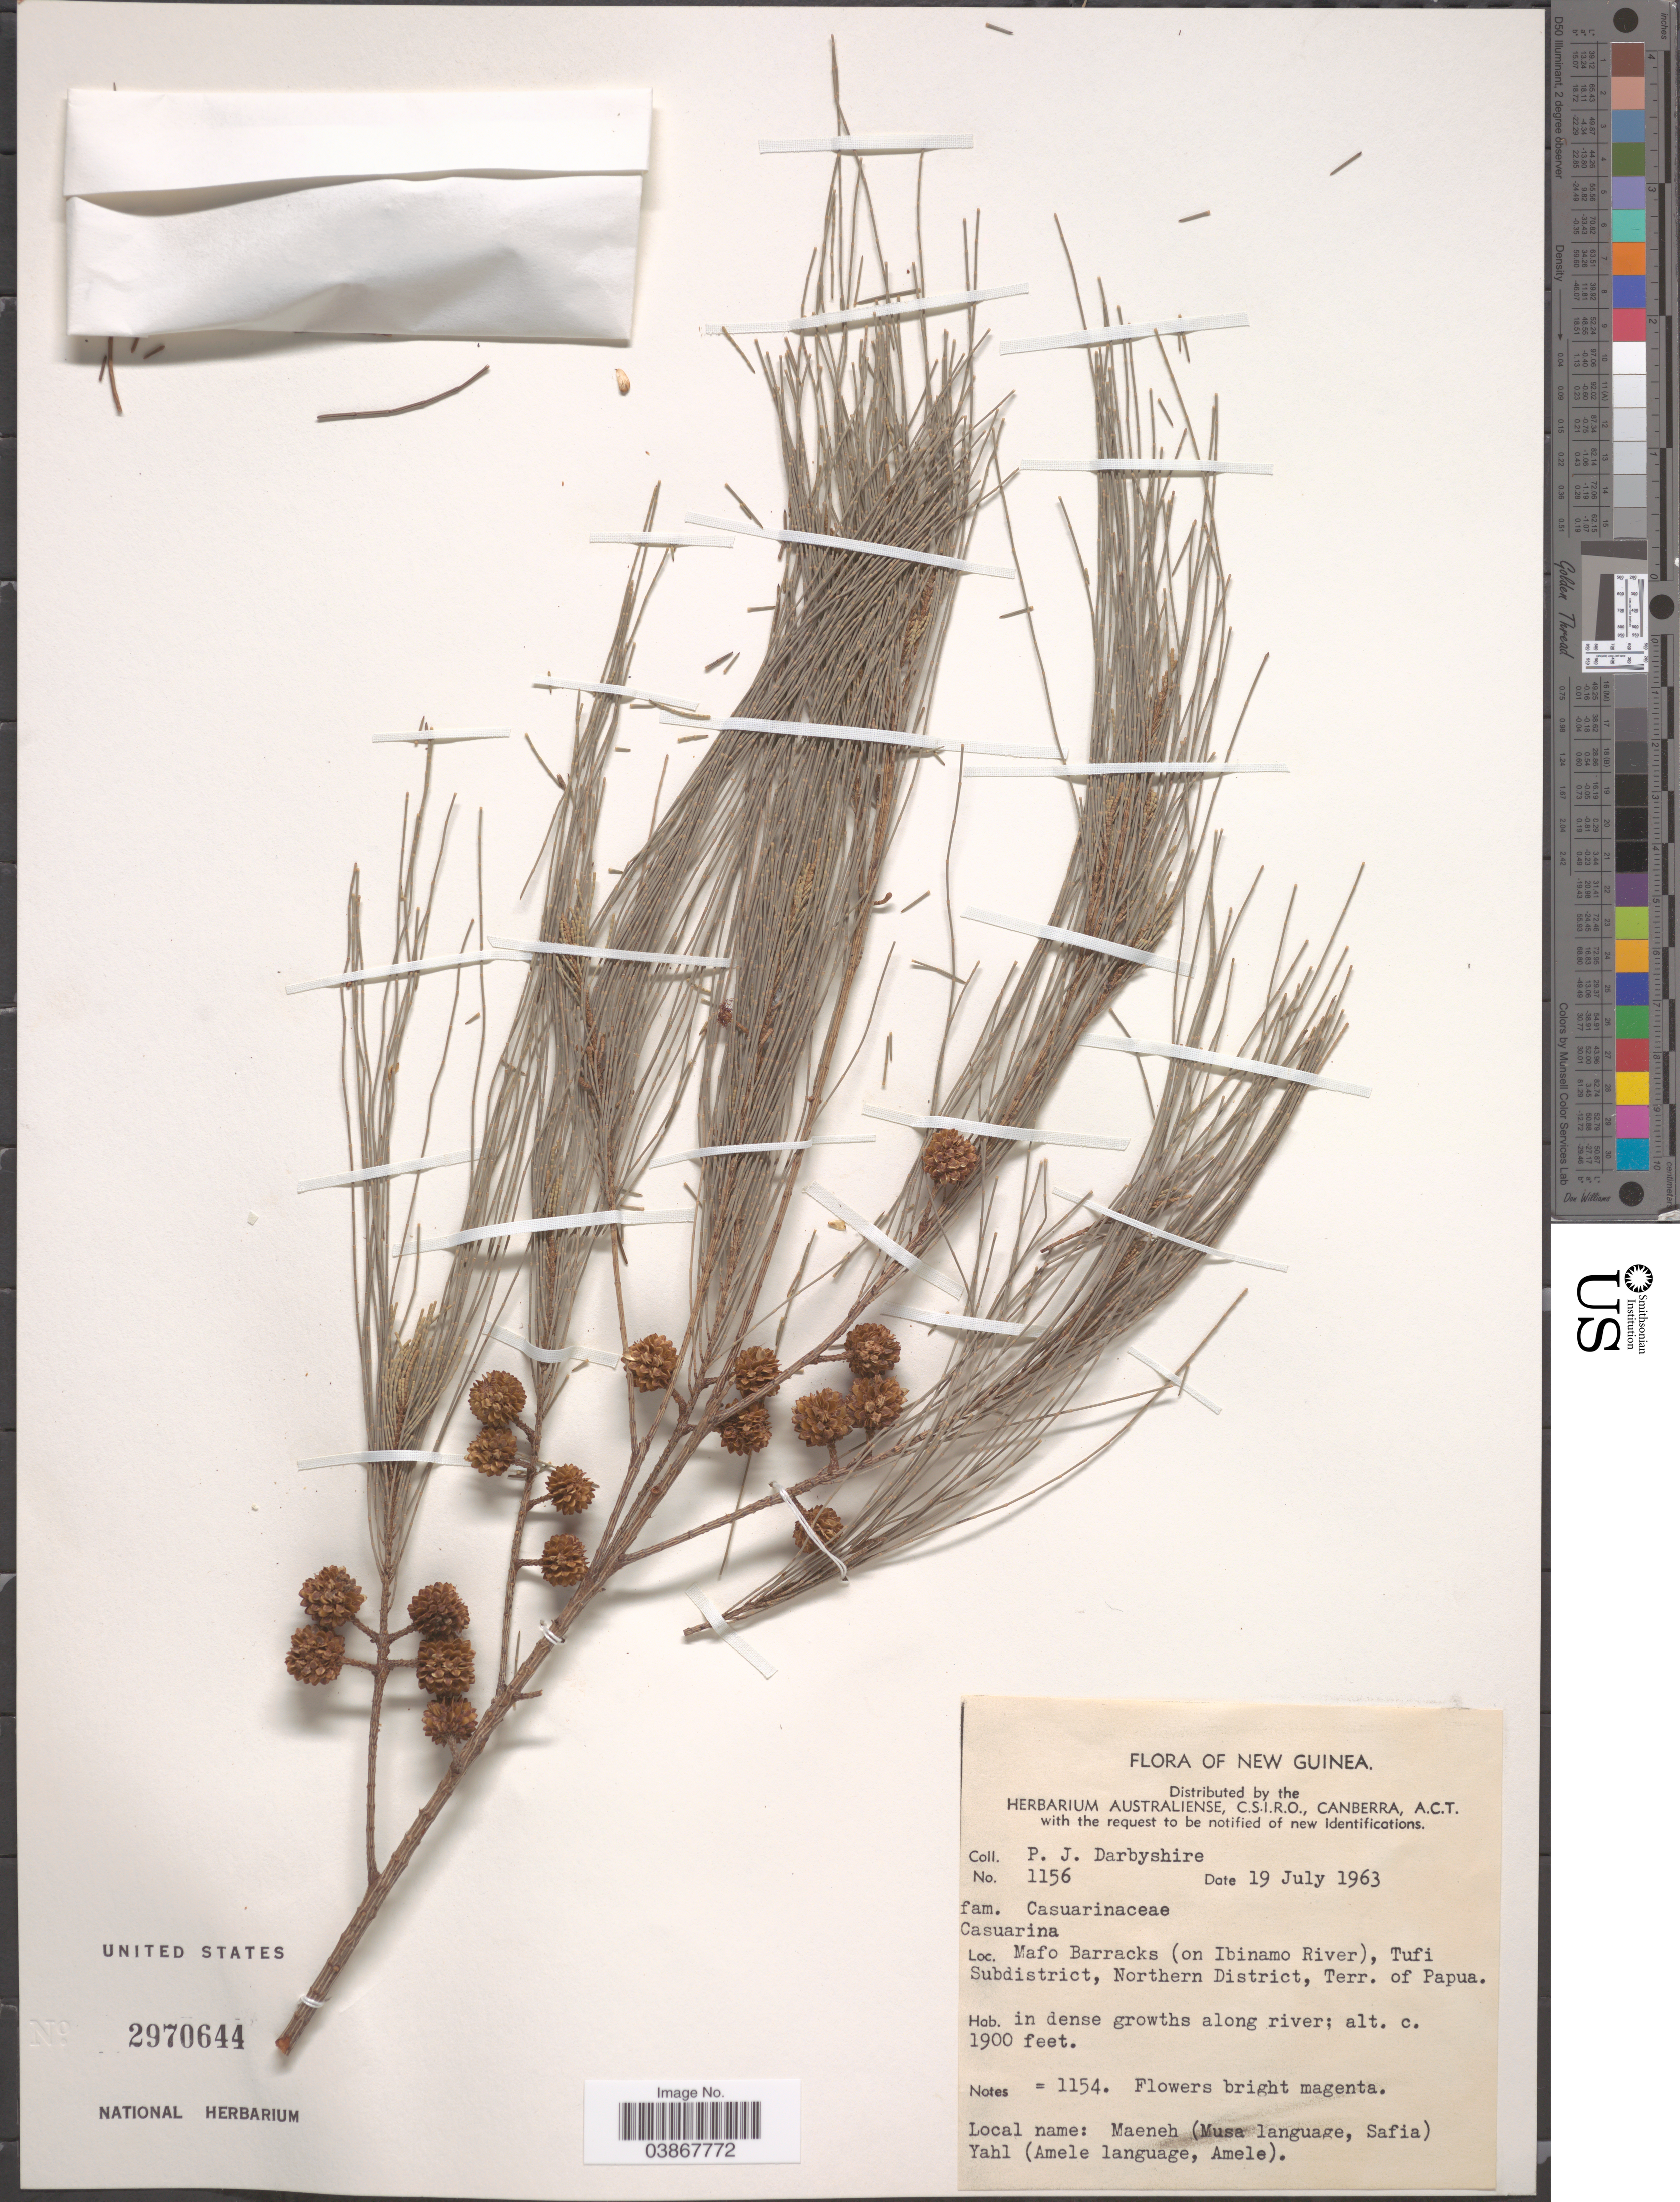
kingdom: Plantae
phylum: Tracheophyta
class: Magnoliopsida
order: Fagales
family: Casuarinaceae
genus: Casuarina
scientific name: Casuarina sp.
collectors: P. Darbyshire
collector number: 1156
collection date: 1963-07-19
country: Papua New Guinea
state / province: Northern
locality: New Guinea. Mafo Barracks (on Ibinamo River), Tufi Subdistrict, Northern District, Terr. of Papua.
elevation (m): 579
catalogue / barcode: US 2970644